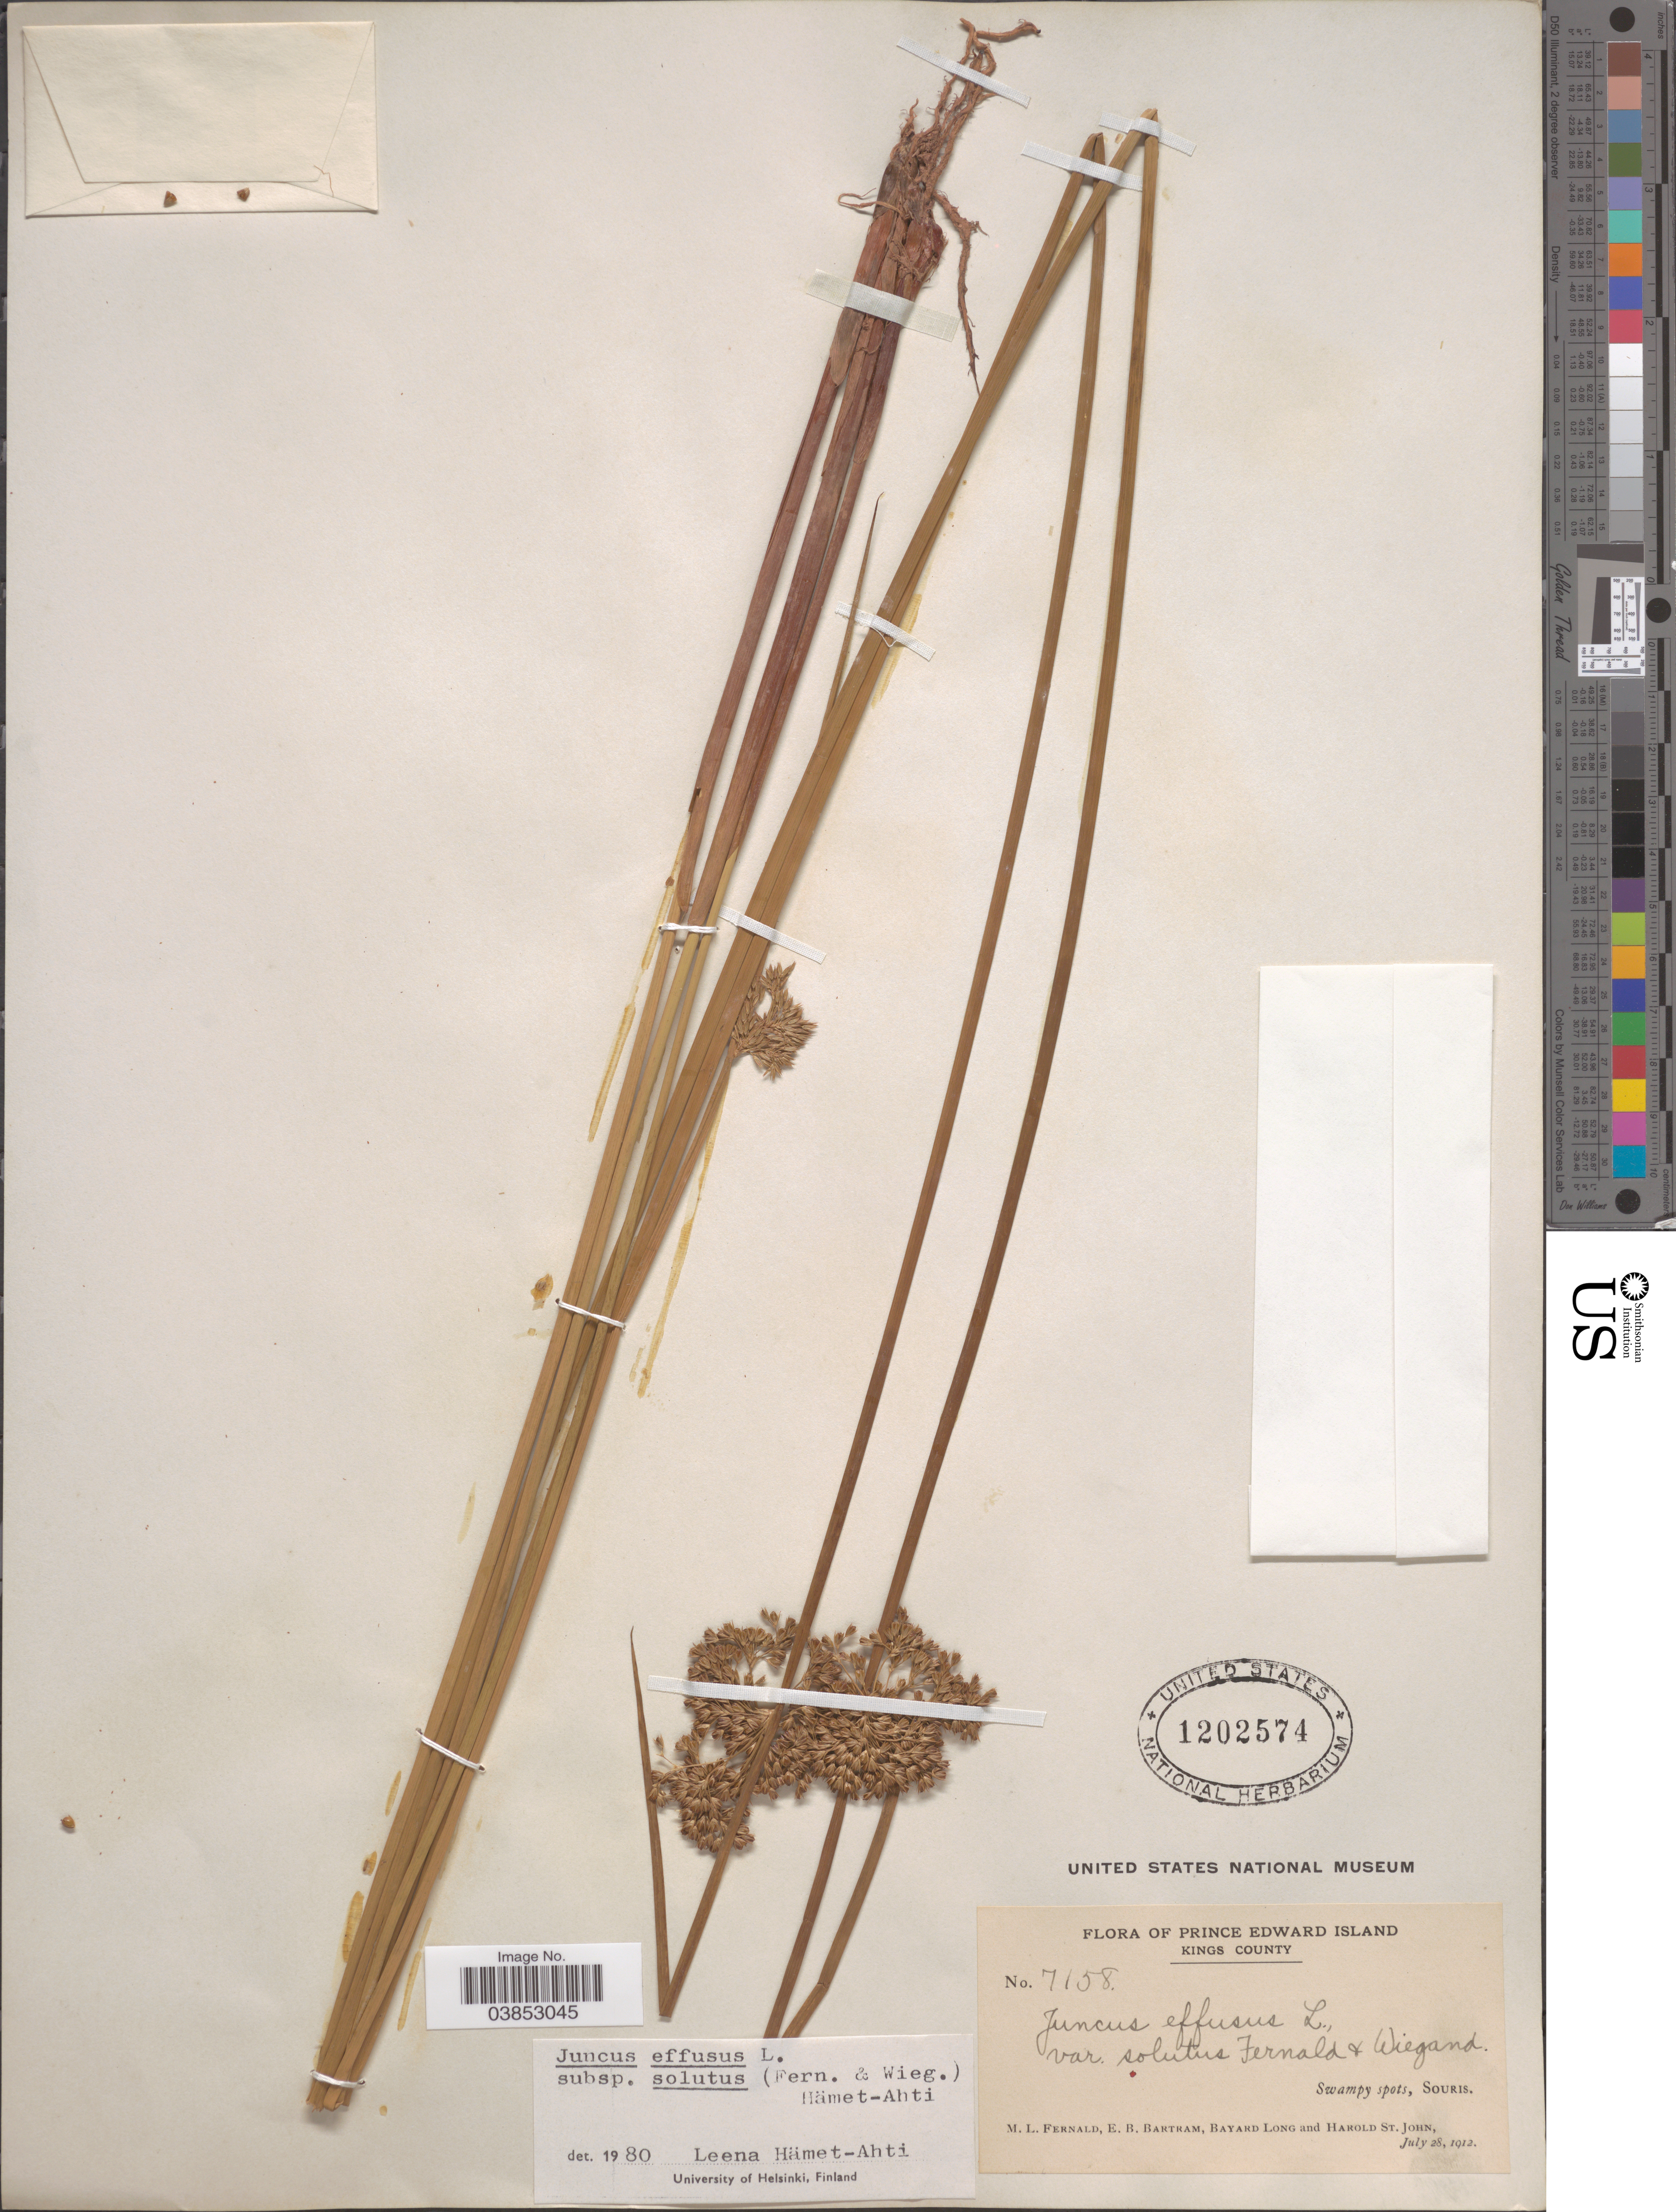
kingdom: Plantae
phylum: Tracheophyta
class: Liliopsida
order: Poales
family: Juncaceae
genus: Juncus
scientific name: Juncus effusus var. solutus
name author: Fernald & Wiegand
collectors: M. L. Fernald, E. B. Bartram, B. Long & H. St. John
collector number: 7158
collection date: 1912-07-28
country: Canada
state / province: Prince Edward Island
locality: Kings County. Souris.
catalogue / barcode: US 1202574